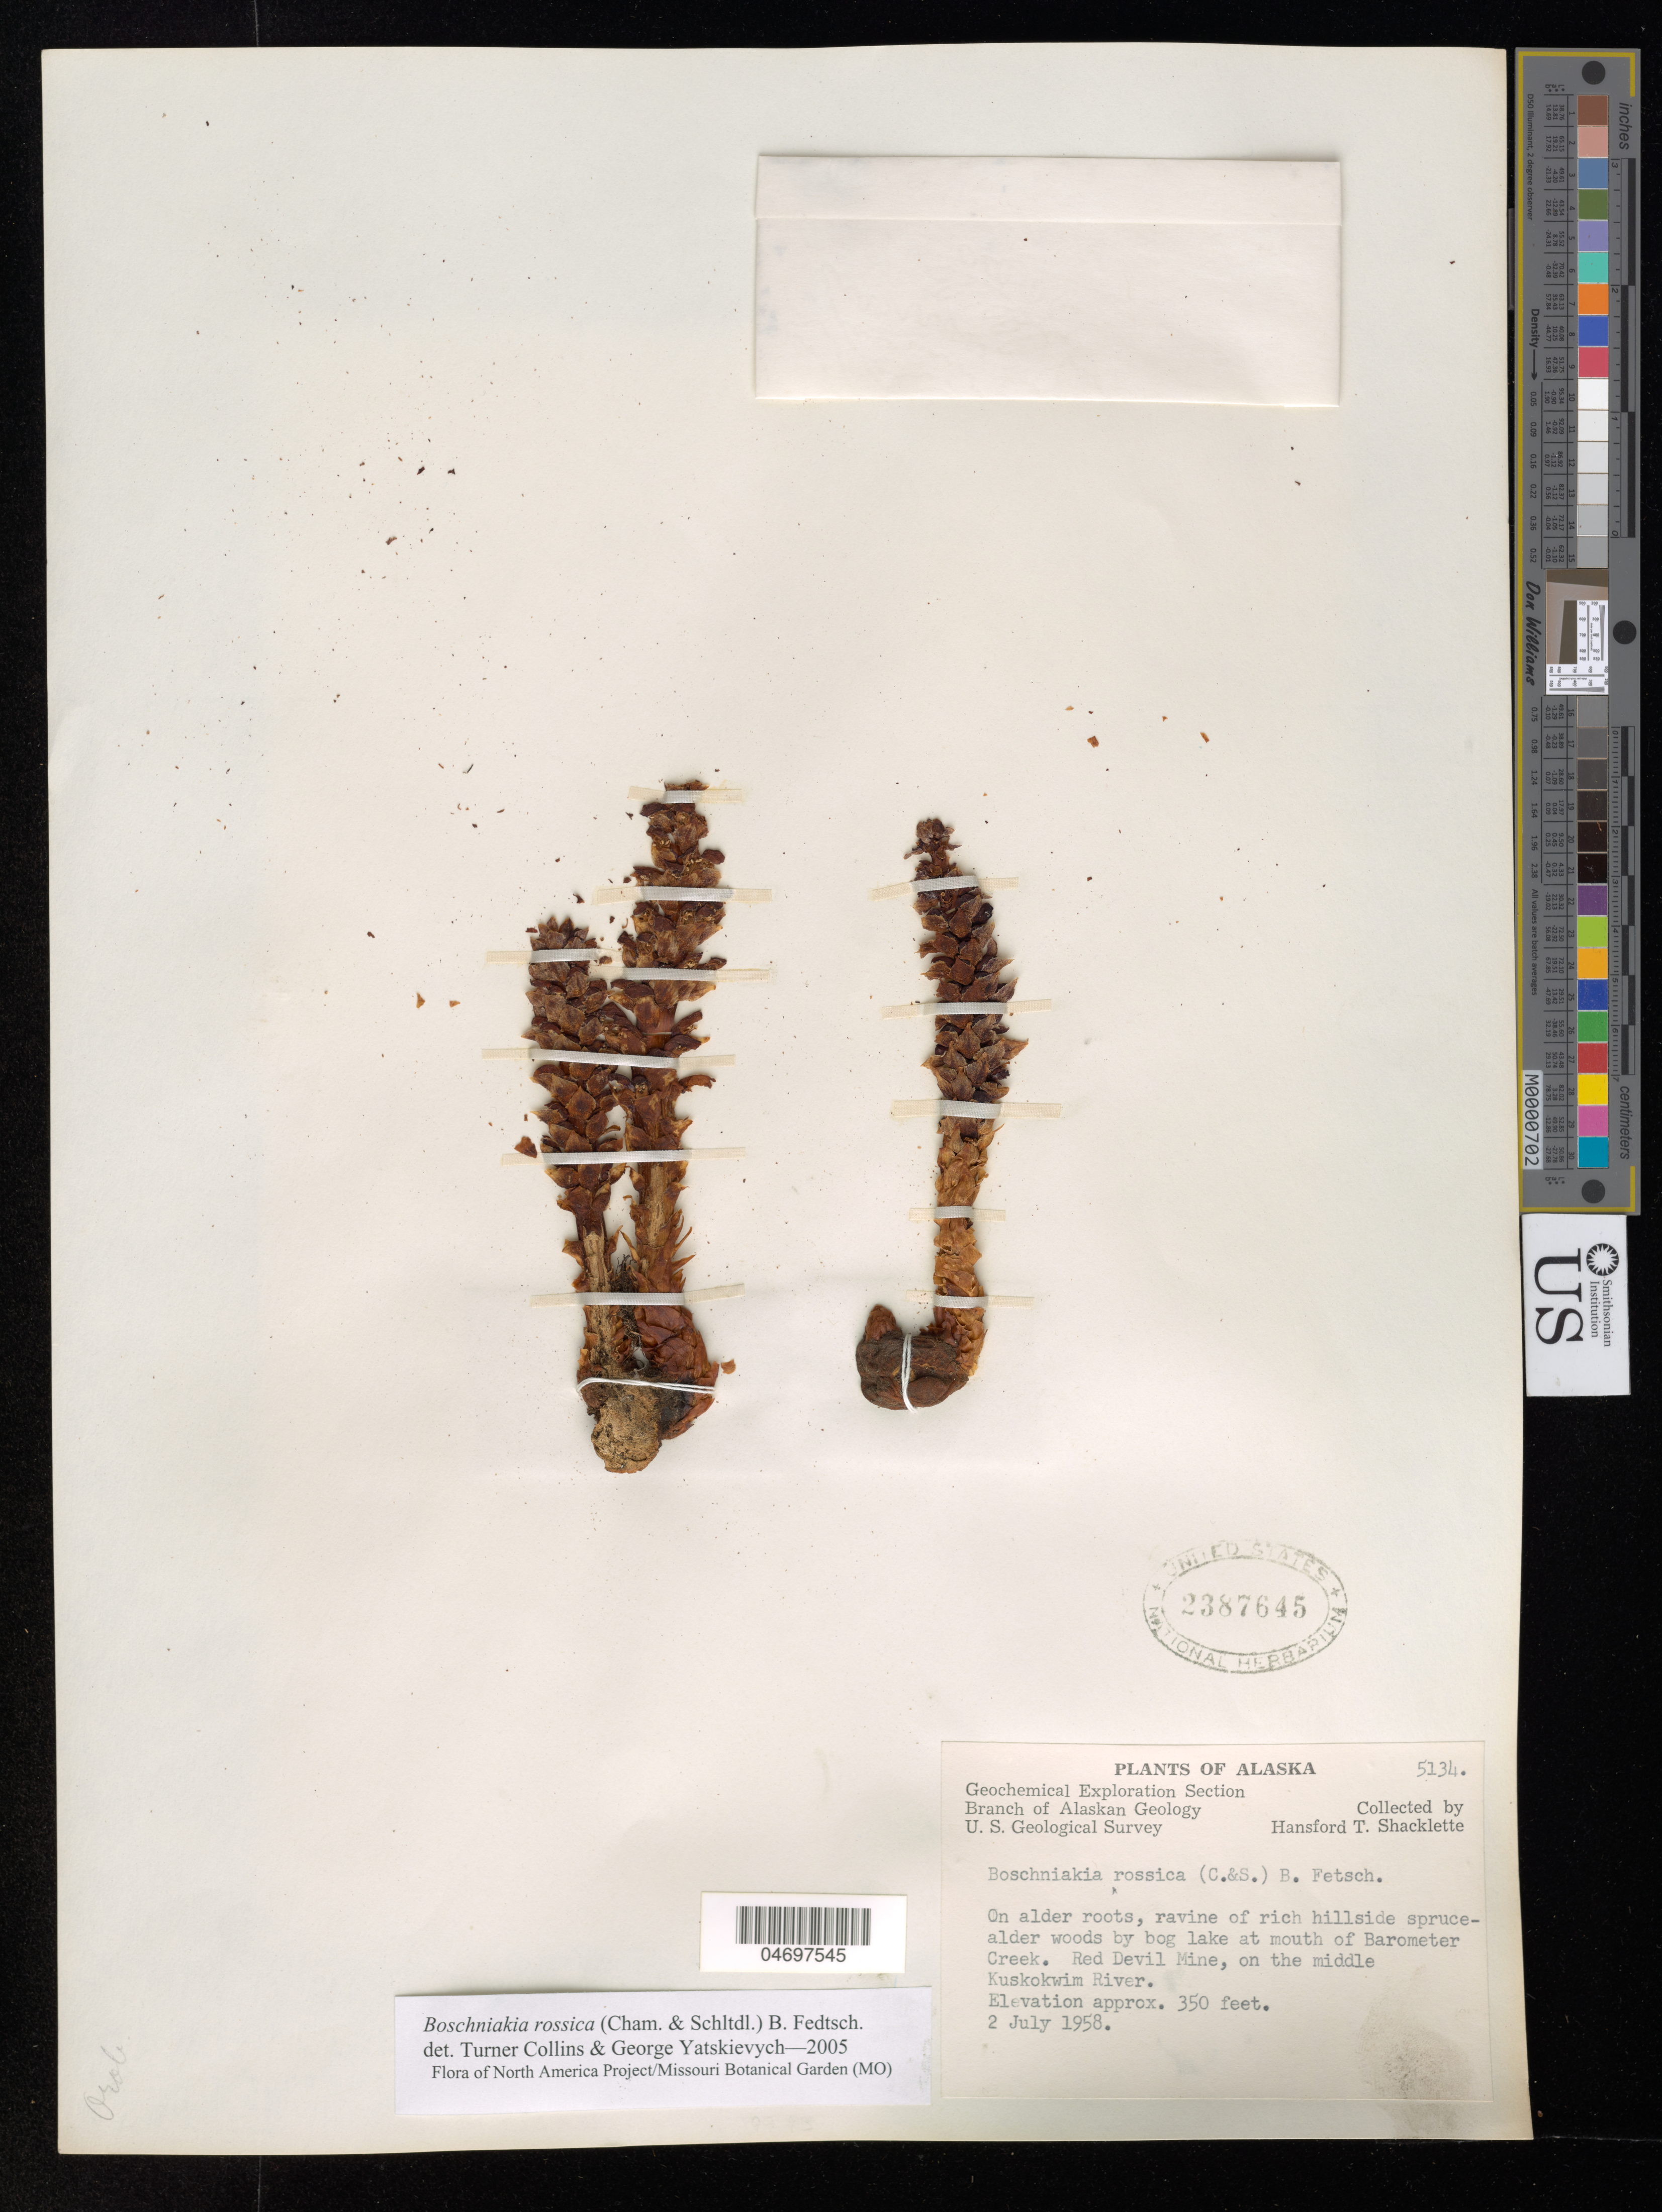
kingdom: Plantae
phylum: Tracheophyta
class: Magnoliopsida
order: Lamiales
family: Orobanchaceae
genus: Boschniakia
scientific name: Boschniakia rossica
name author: (Cham. & Schltdl.) B. Fedtsch.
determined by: Collins, L. T.; Yatskievych, G. A.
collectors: H. Shacklette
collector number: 5134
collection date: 1958-07-02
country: United States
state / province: Alaska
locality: Lake at mouth of Barometer Creek/ Red Devil Mine, on the middle Kuskokwim River.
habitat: On alder roots, ravine of rich hillside spruce-alder woods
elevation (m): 107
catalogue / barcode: US 2387645